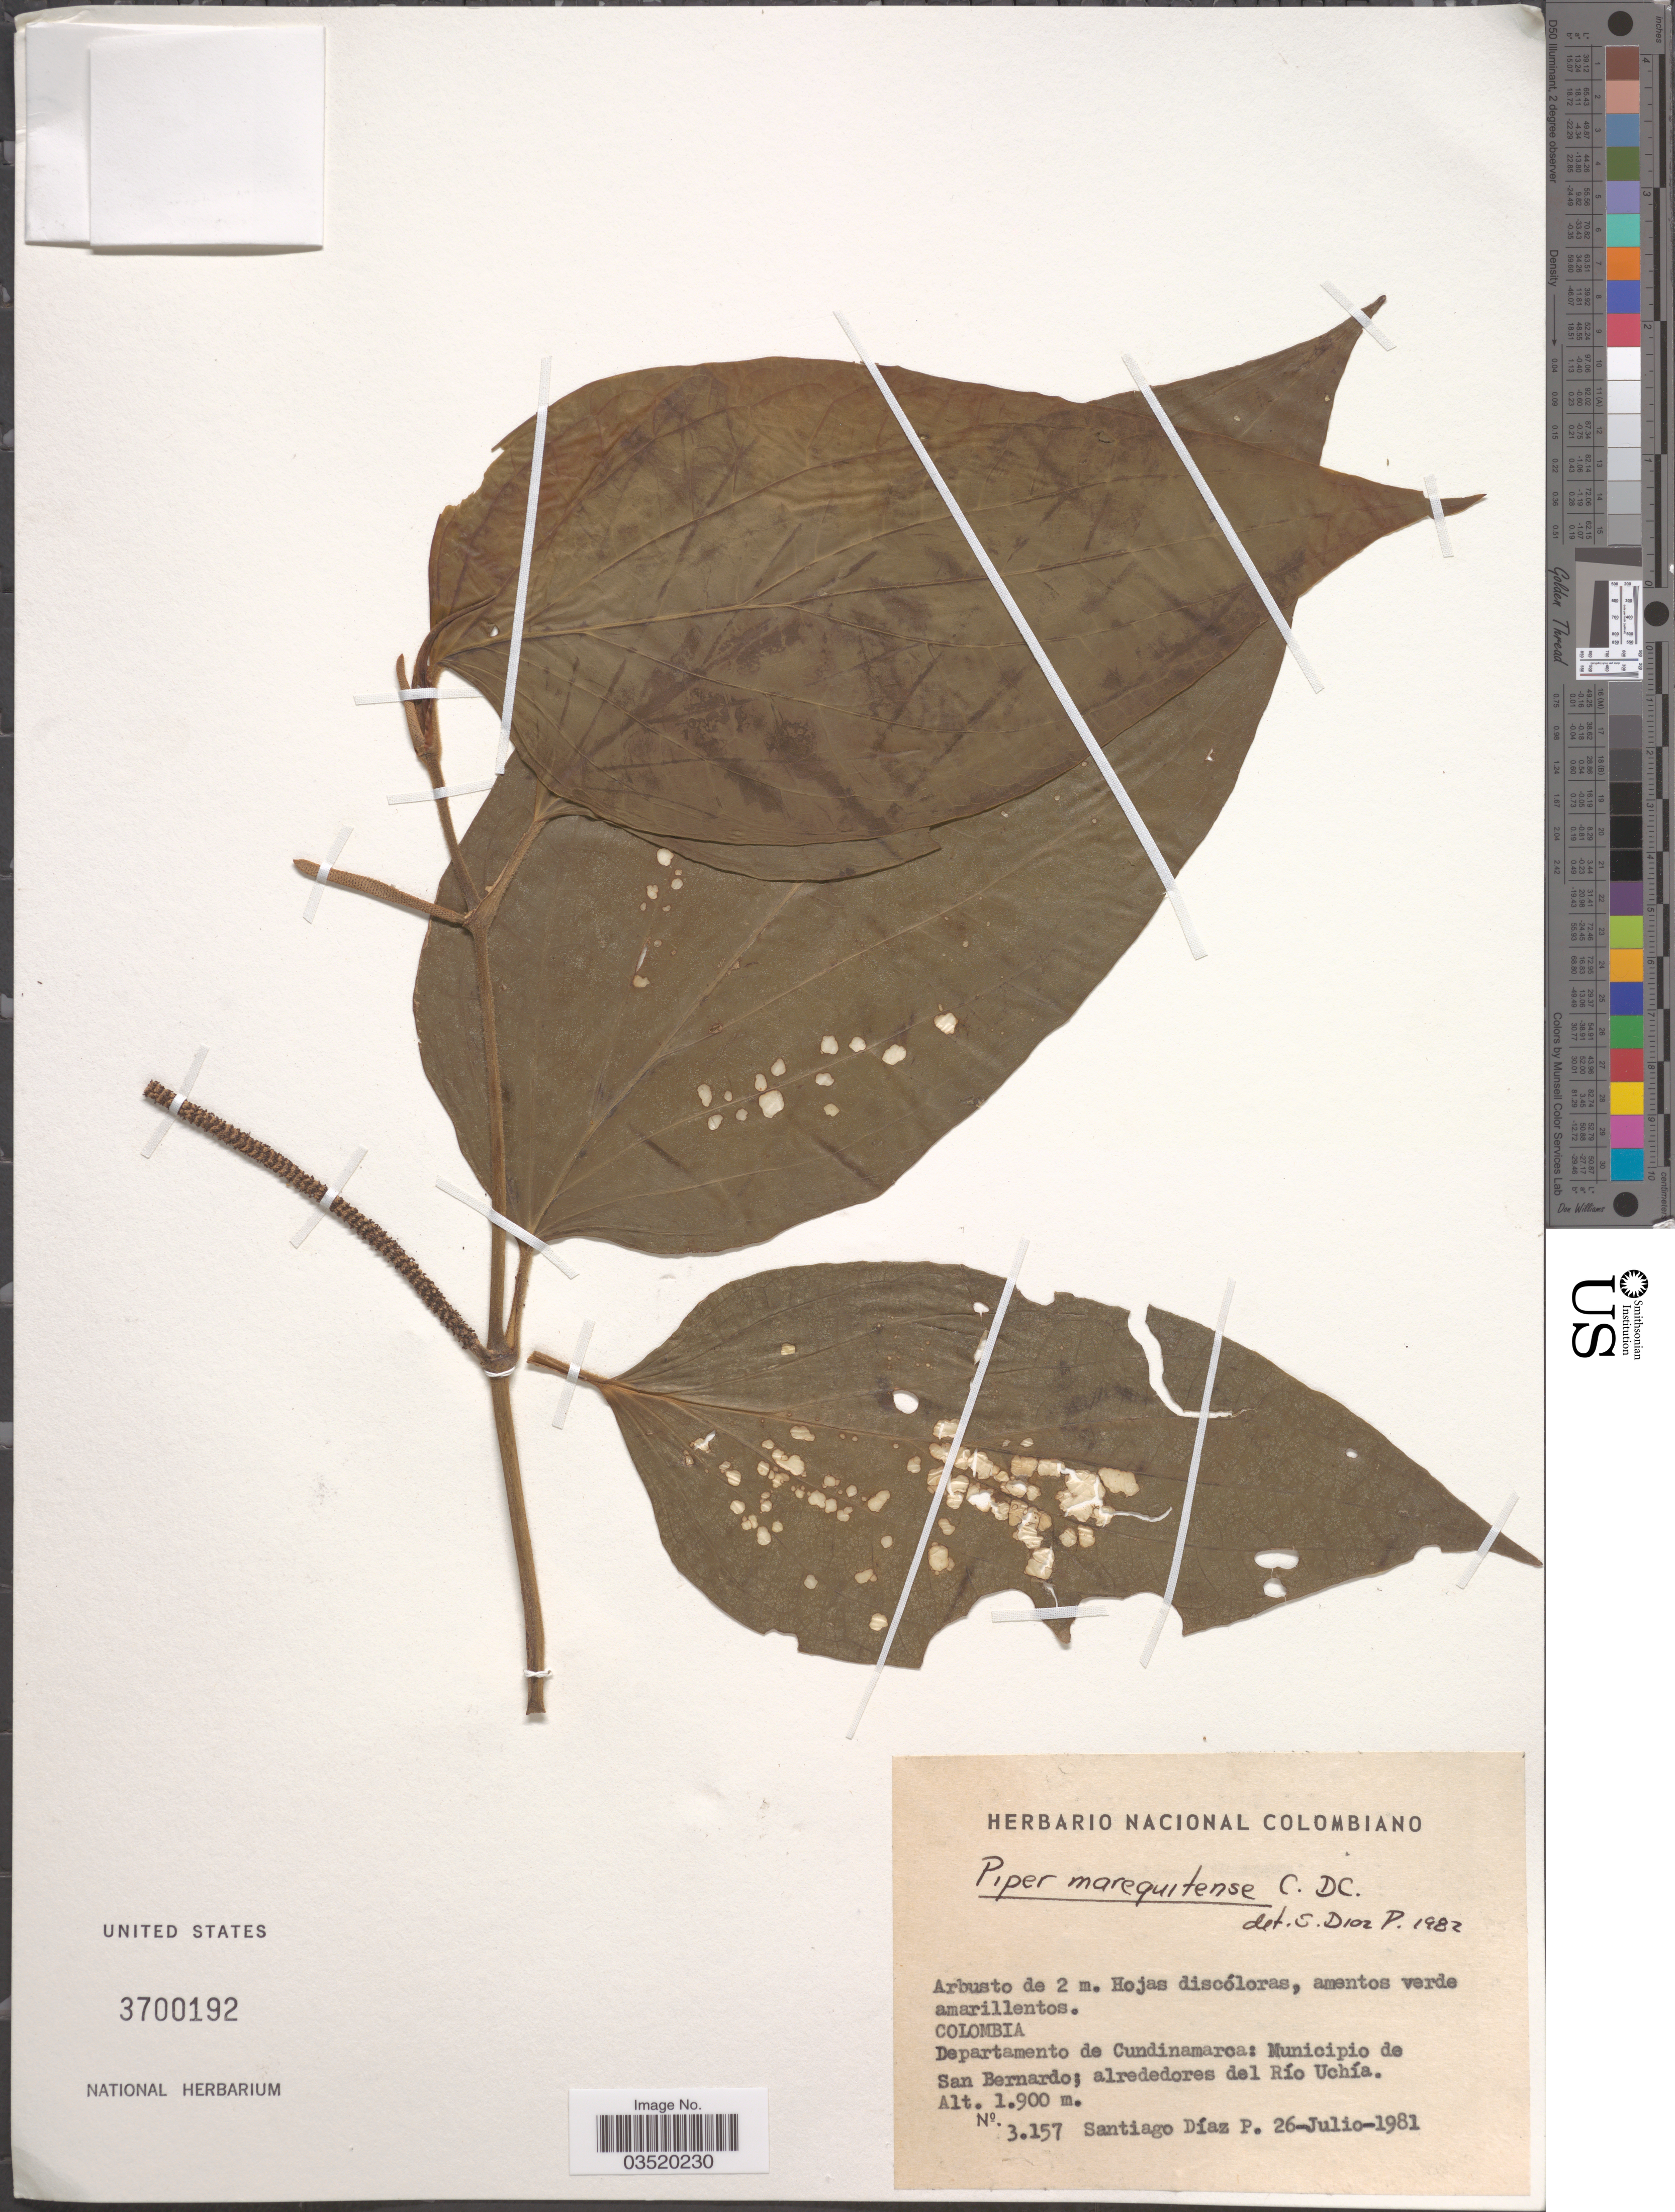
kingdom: Plantae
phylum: Tracheophyta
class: Magnoliopsida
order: Piperales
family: Piperaceae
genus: Piper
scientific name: Piper marequitense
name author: C. DC.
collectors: S. Diaz Piedrahita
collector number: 3157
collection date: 1981-07-26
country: Colombia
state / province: Cundinamarca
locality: Departamento de Cundinamarca: Municipio de San Bernardo; alrededores del Río Uchía.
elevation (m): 1900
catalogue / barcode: US 3700192